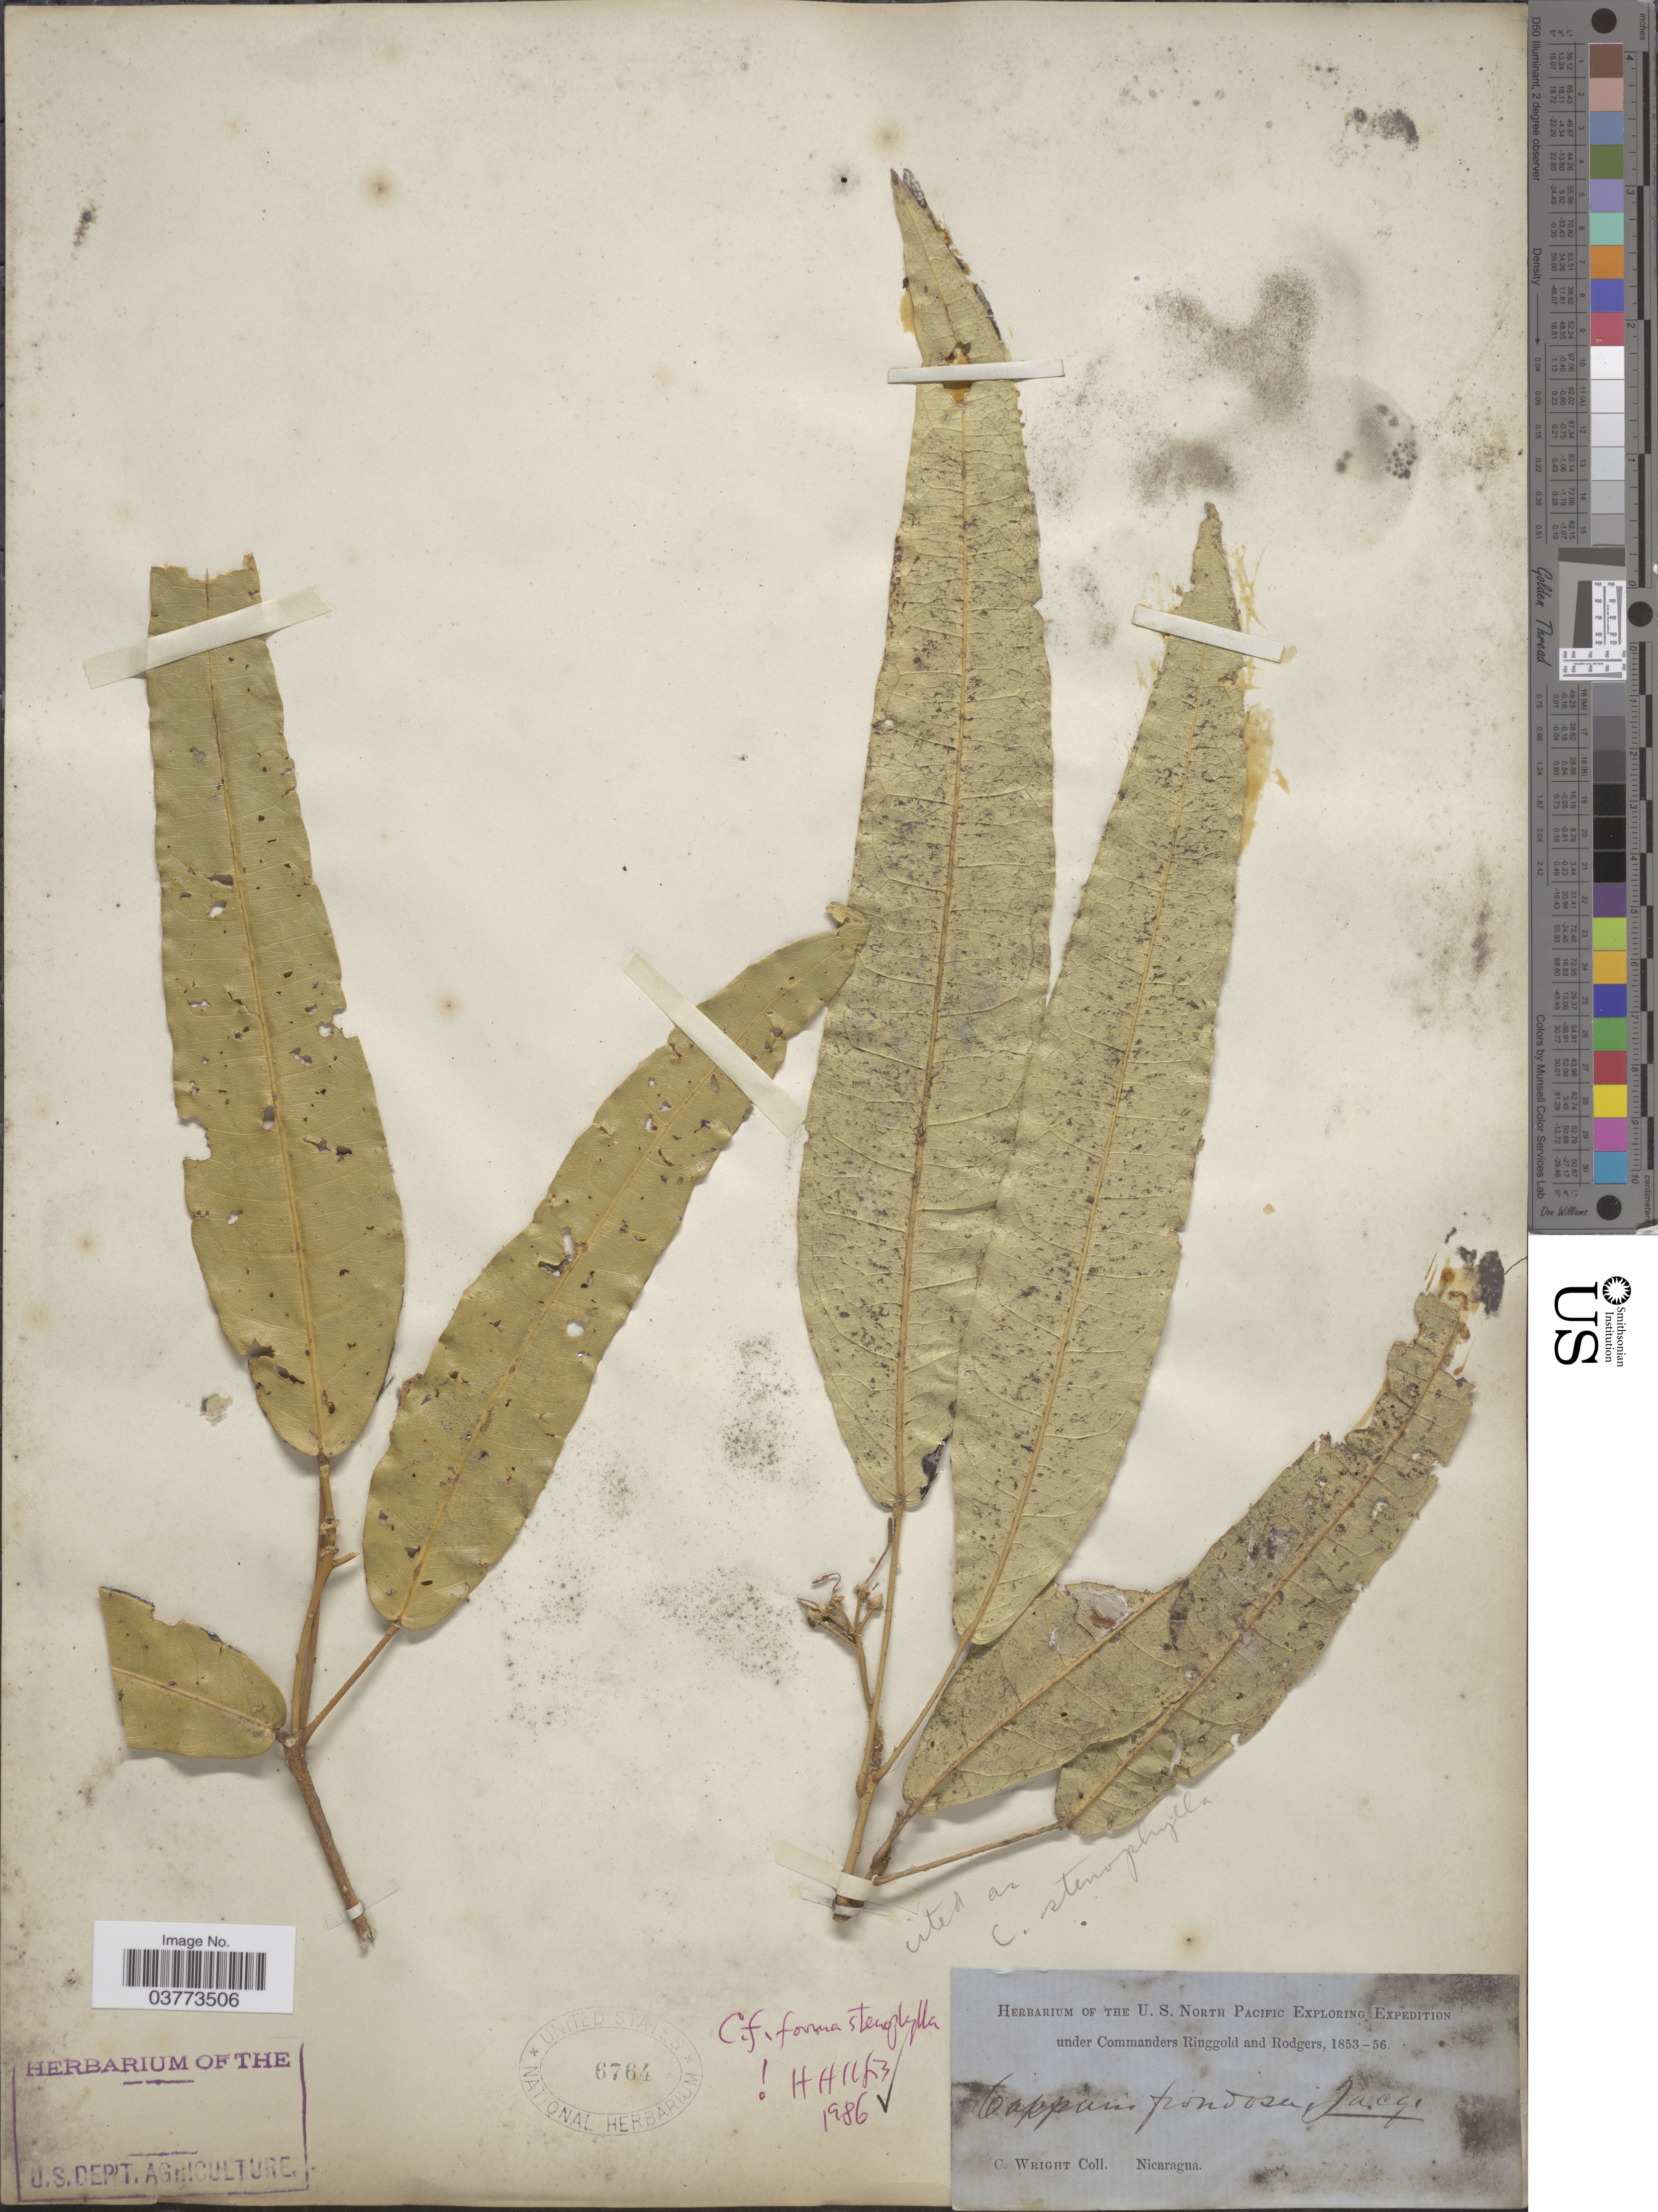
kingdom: Plantae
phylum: Tracheophyta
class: Magnoliopsida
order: Brassicales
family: Capparaceae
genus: Capparidastrum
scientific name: Capparidastrum frondosum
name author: (Jacq.) Cornejo & Iltis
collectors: C. Wright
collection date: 1853/1856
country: Nicaragua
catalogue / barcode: US 6764